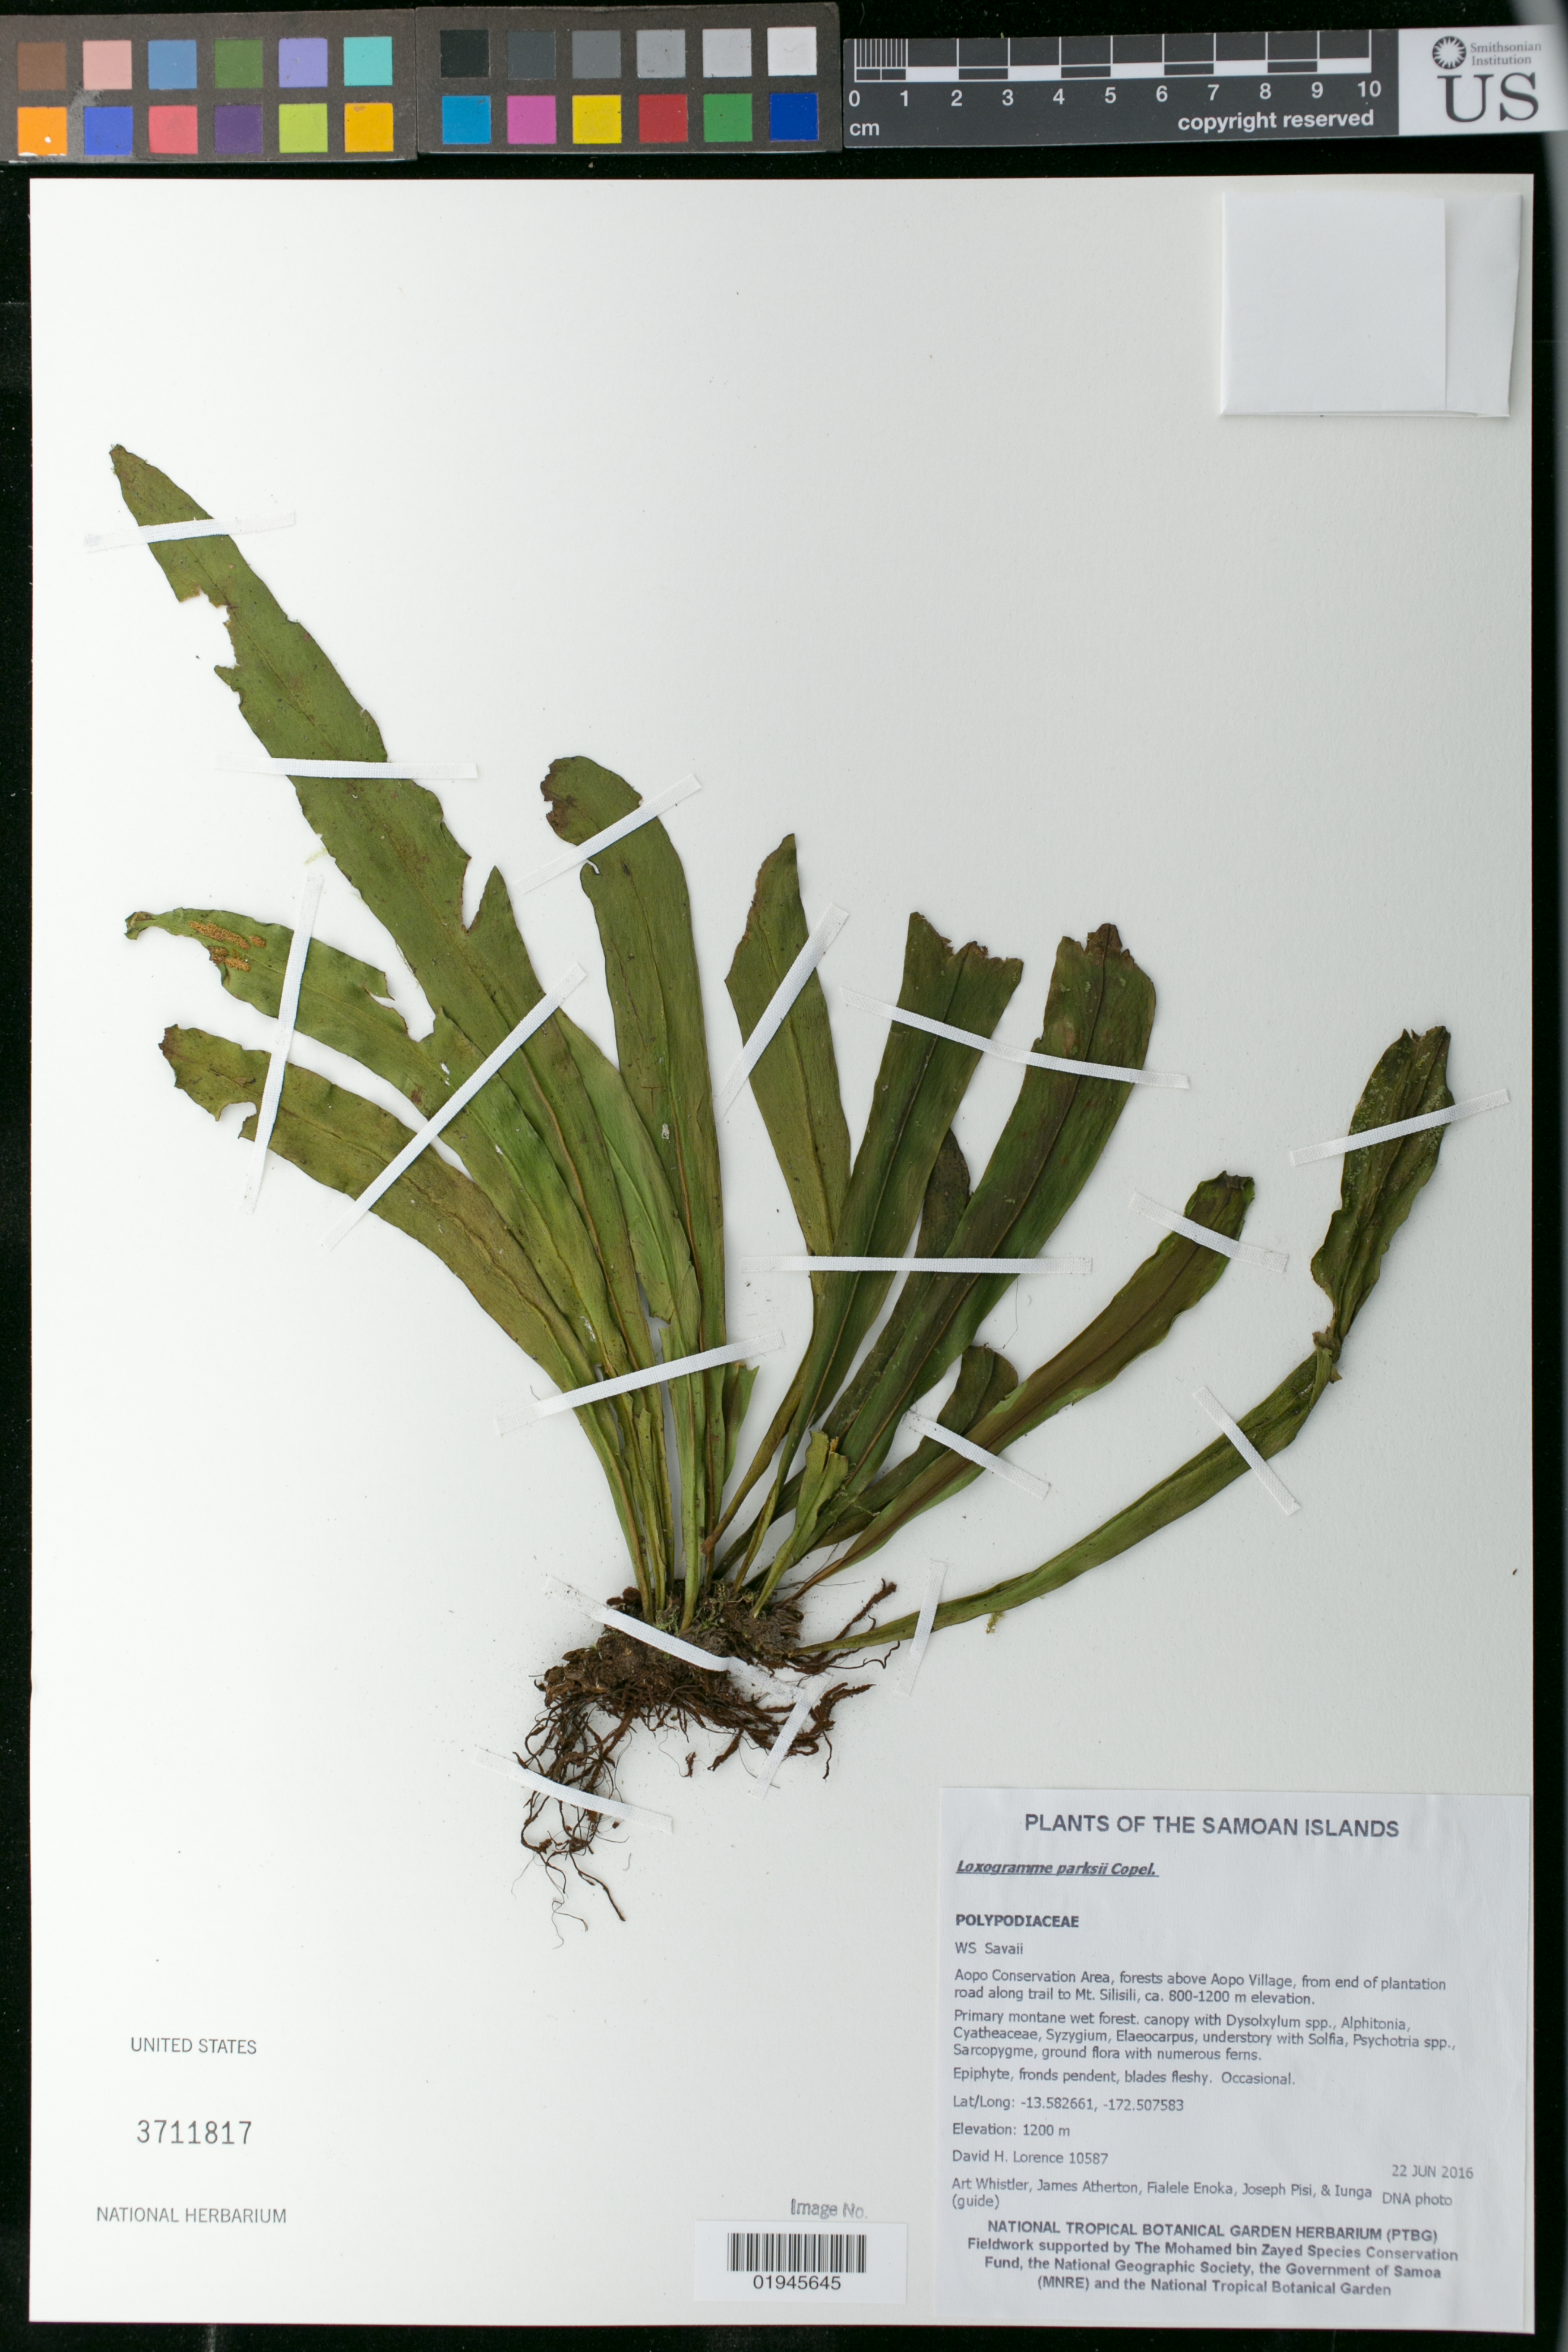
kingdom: Plantae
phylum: Tracheophyta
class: Polypodiopsida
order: Polypodiales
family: Polypodiaceae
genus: Loxogramme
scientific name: Loxogramme parksii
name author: Copel.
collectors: D. Lorence, A. Whistler, J. Atherton, F. Enoka & J. Pisi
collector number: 10587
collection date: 2016-06-22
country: Samoa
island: Savai'i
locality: Aopo Conservation Area, forests above Aopo Village, from end of plantation road along trail to Mt. Silisili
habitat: Primary montane wet forest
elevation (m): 1200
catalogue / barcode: US 3711817